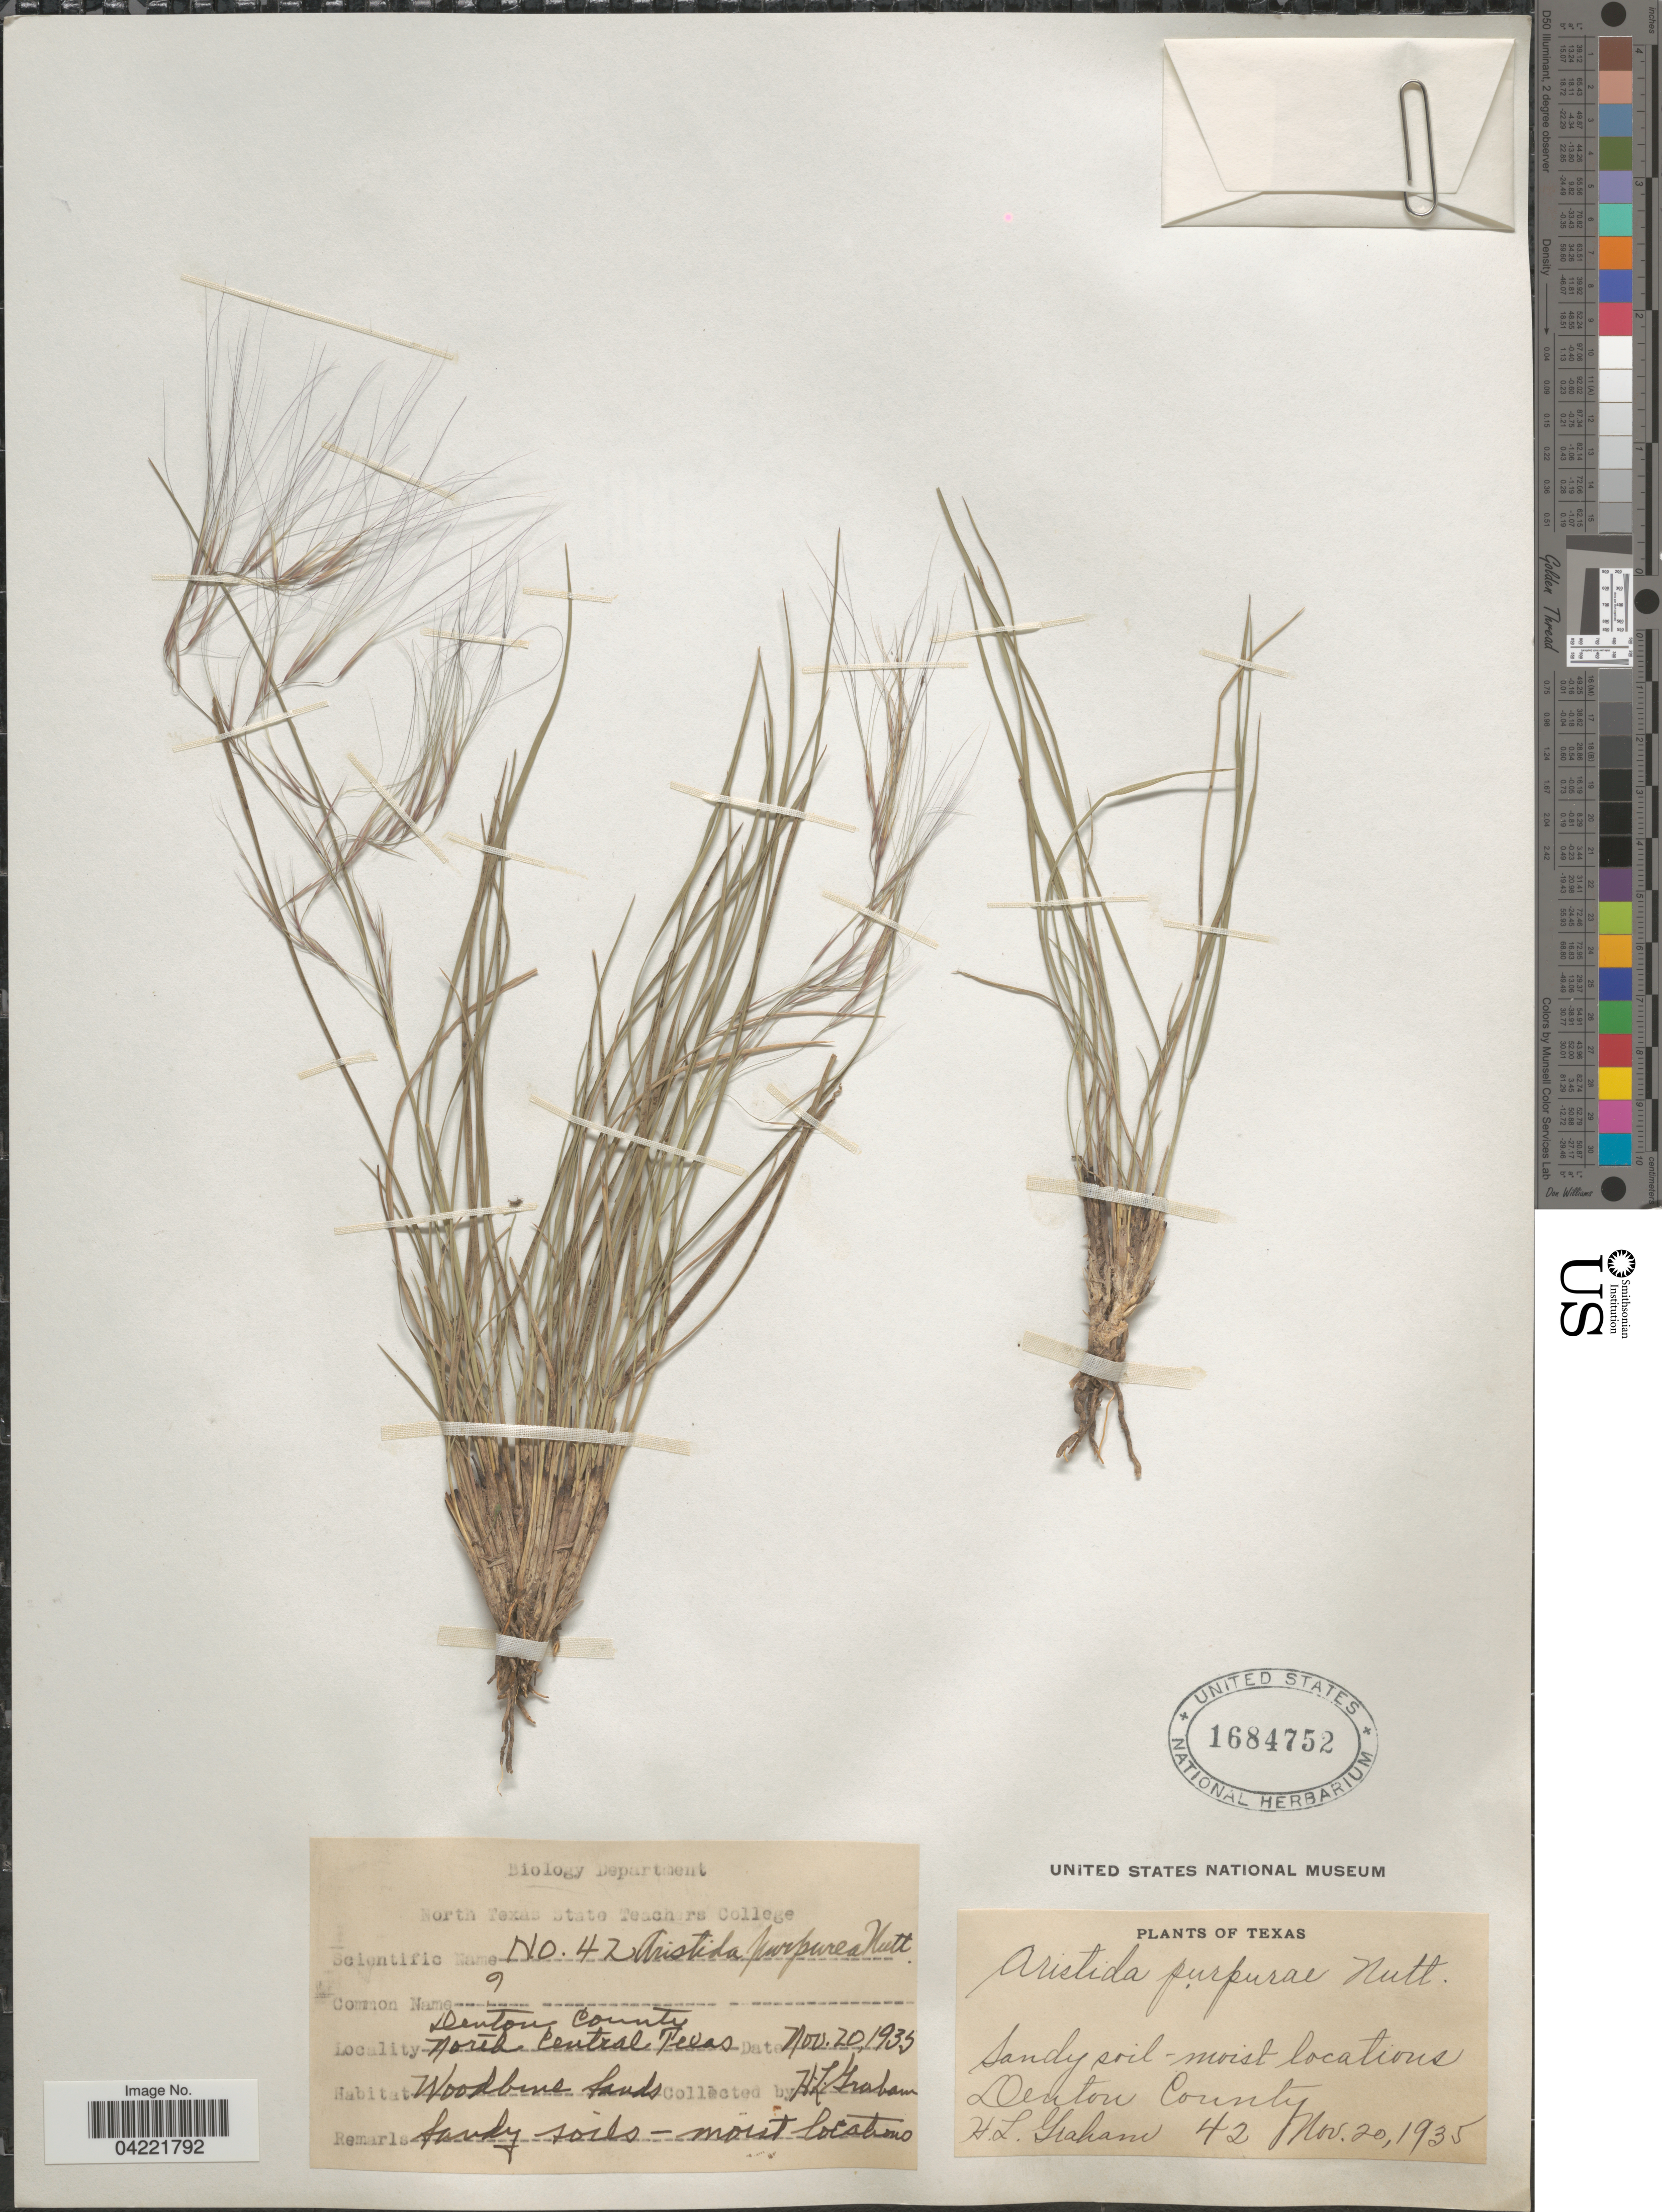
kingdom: Plantae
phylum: Tracheophyta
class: Liliopsida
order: Poales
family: Poaceae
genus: Aristida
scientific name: Aristida purpurea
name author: Nutt.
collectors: H. L. Graham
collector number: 42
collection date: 1935-11-20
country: United States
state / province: Texas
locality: Denton County. North Central Texas.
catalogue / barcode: US 1684752